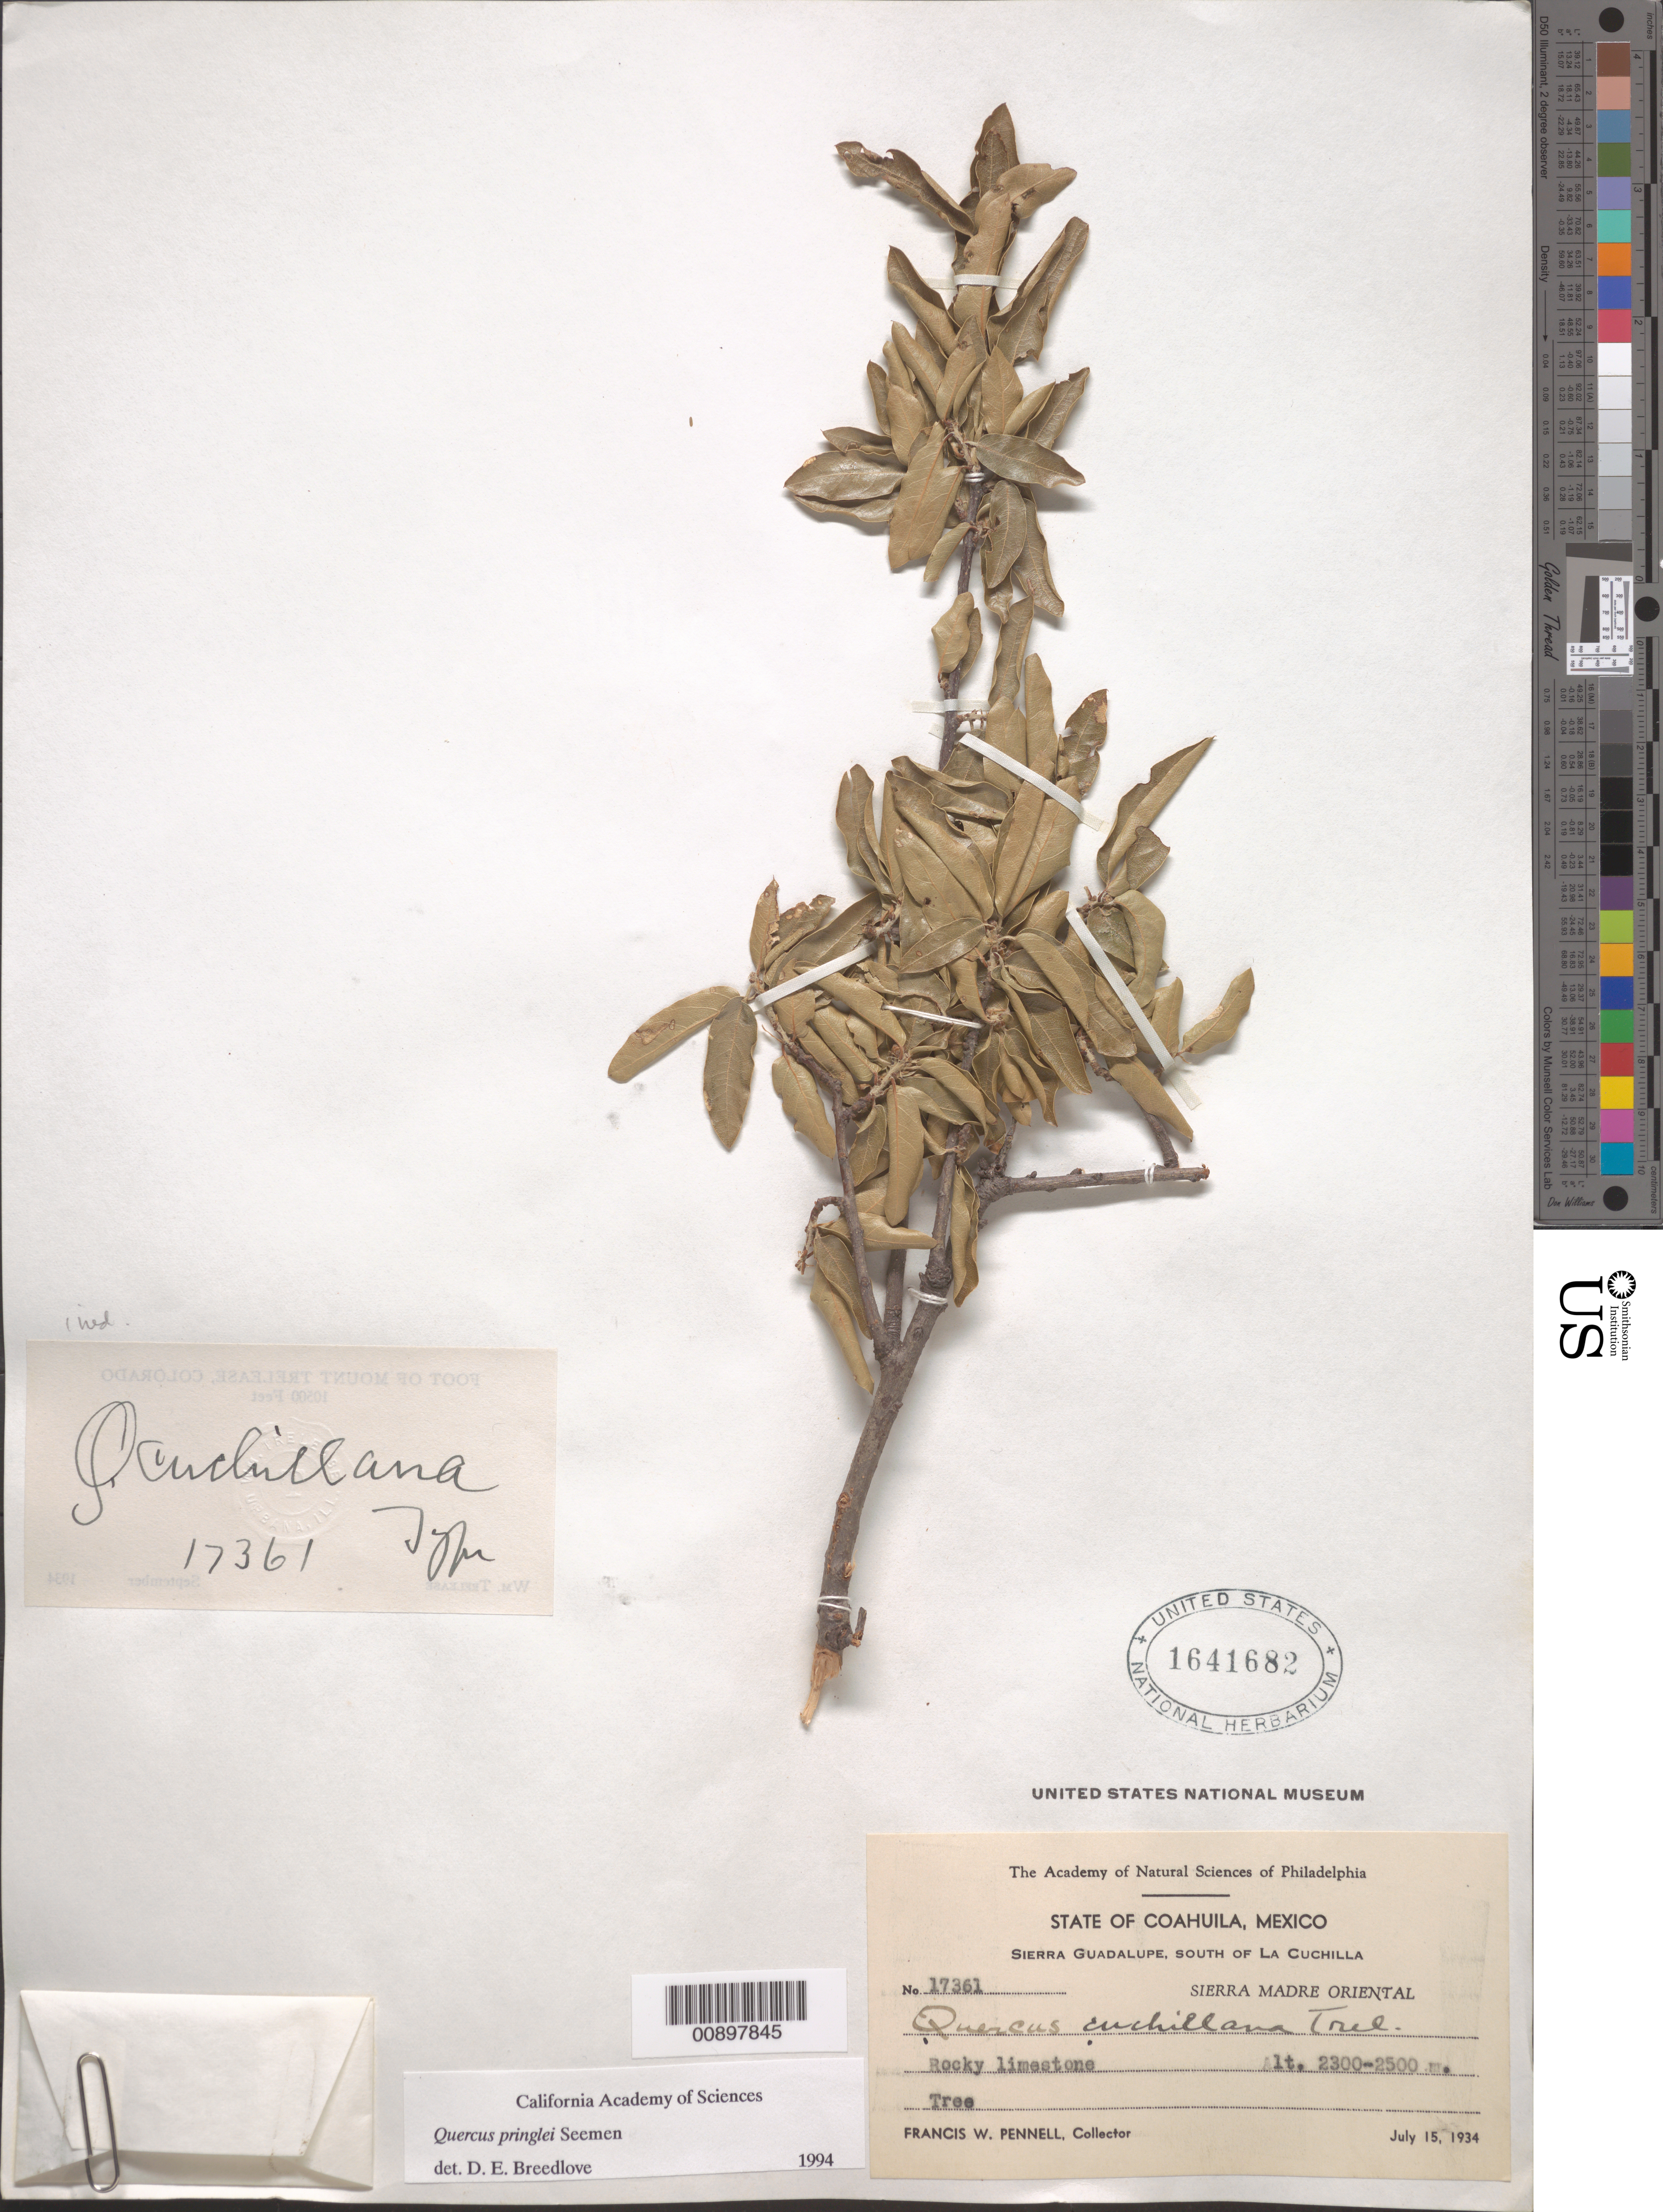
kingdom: Plantae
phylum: Tracheophyta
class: Magnoliopsida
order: Fagales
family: Fagaceae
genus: Quercus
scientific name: Quercus pringlei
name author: Seemen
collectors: F. W. Pennell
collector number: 17361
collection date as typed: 15 Jul 1934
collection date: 1934-07-15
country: Mexico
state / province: Coahuila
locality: Sierra Guadalupe, south of La Cuchilla. Sierra Madre Oriental. Coahuila.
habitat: Rocky limestone.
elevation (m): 2500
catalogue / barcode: US 1641682